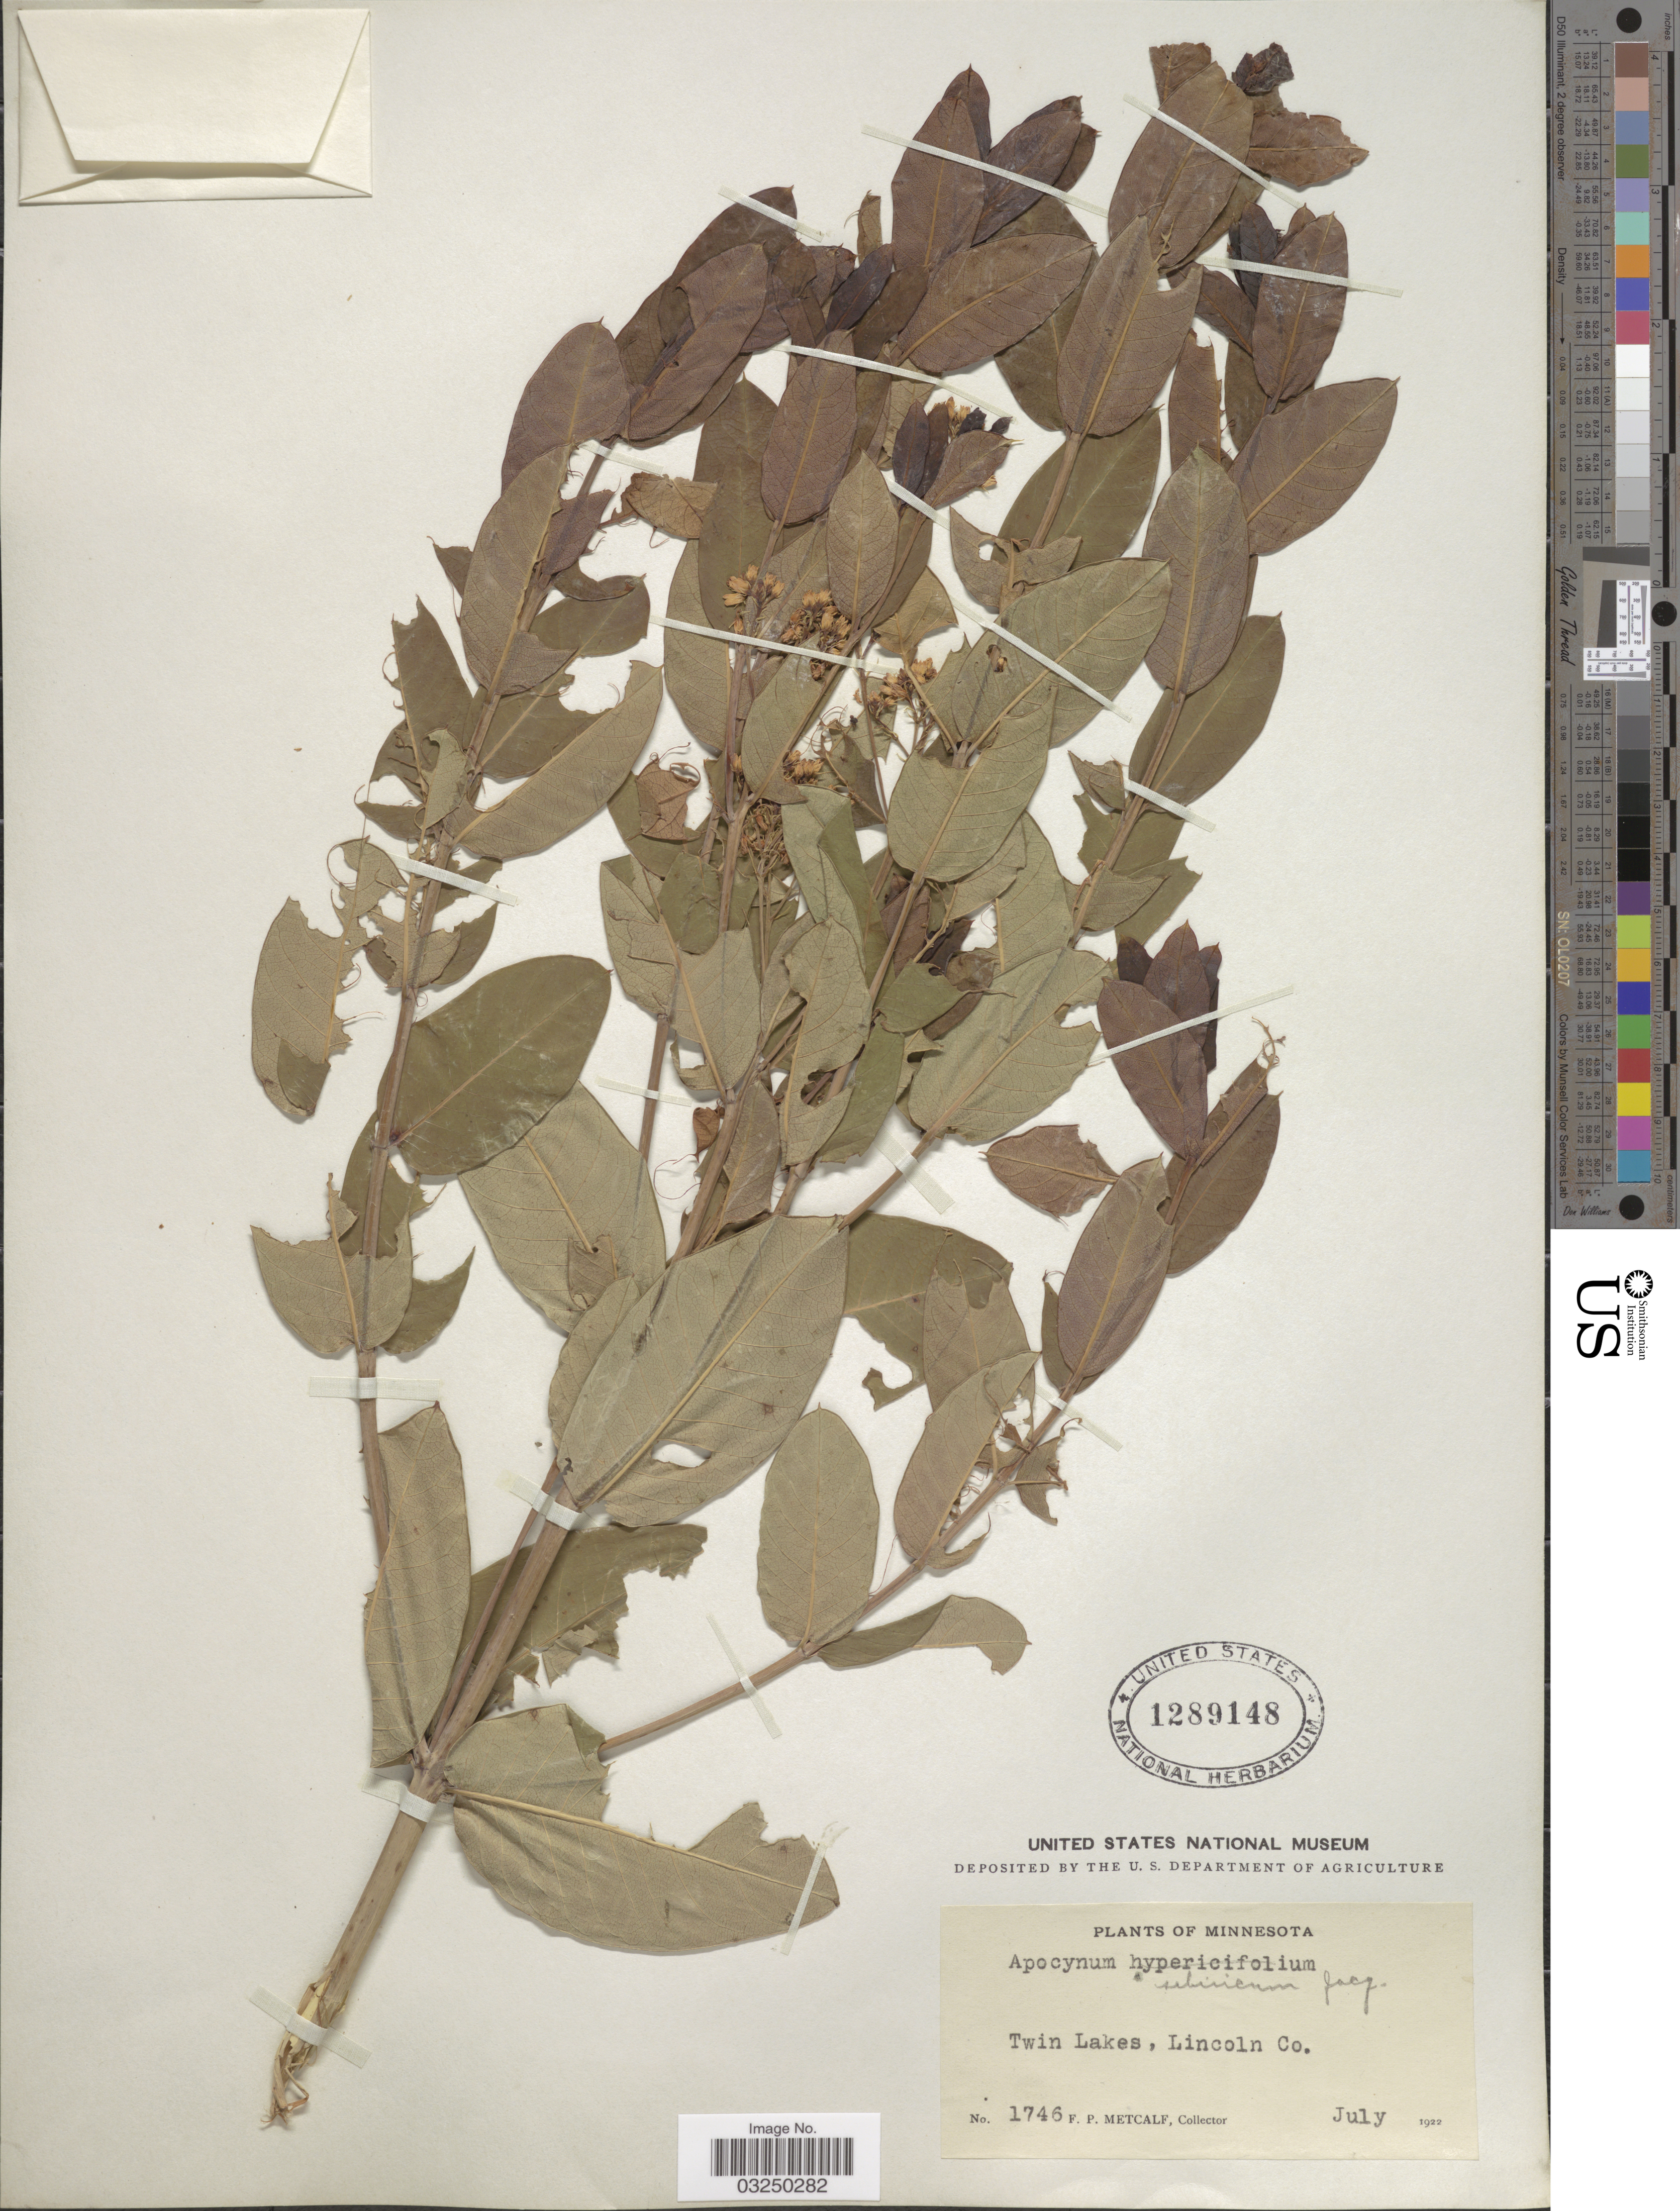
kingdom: Plantae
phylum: Tracheophyta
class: Magnoliopsida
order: Gentianales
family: Apocynaceae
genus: Apocynum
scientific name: Apocynum sp.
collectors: F. Metcalf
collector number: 1746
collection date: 1922-07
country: United States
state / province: Minnesota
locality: Twin Lakes, Lincoln Co.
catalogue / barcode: US 1289148